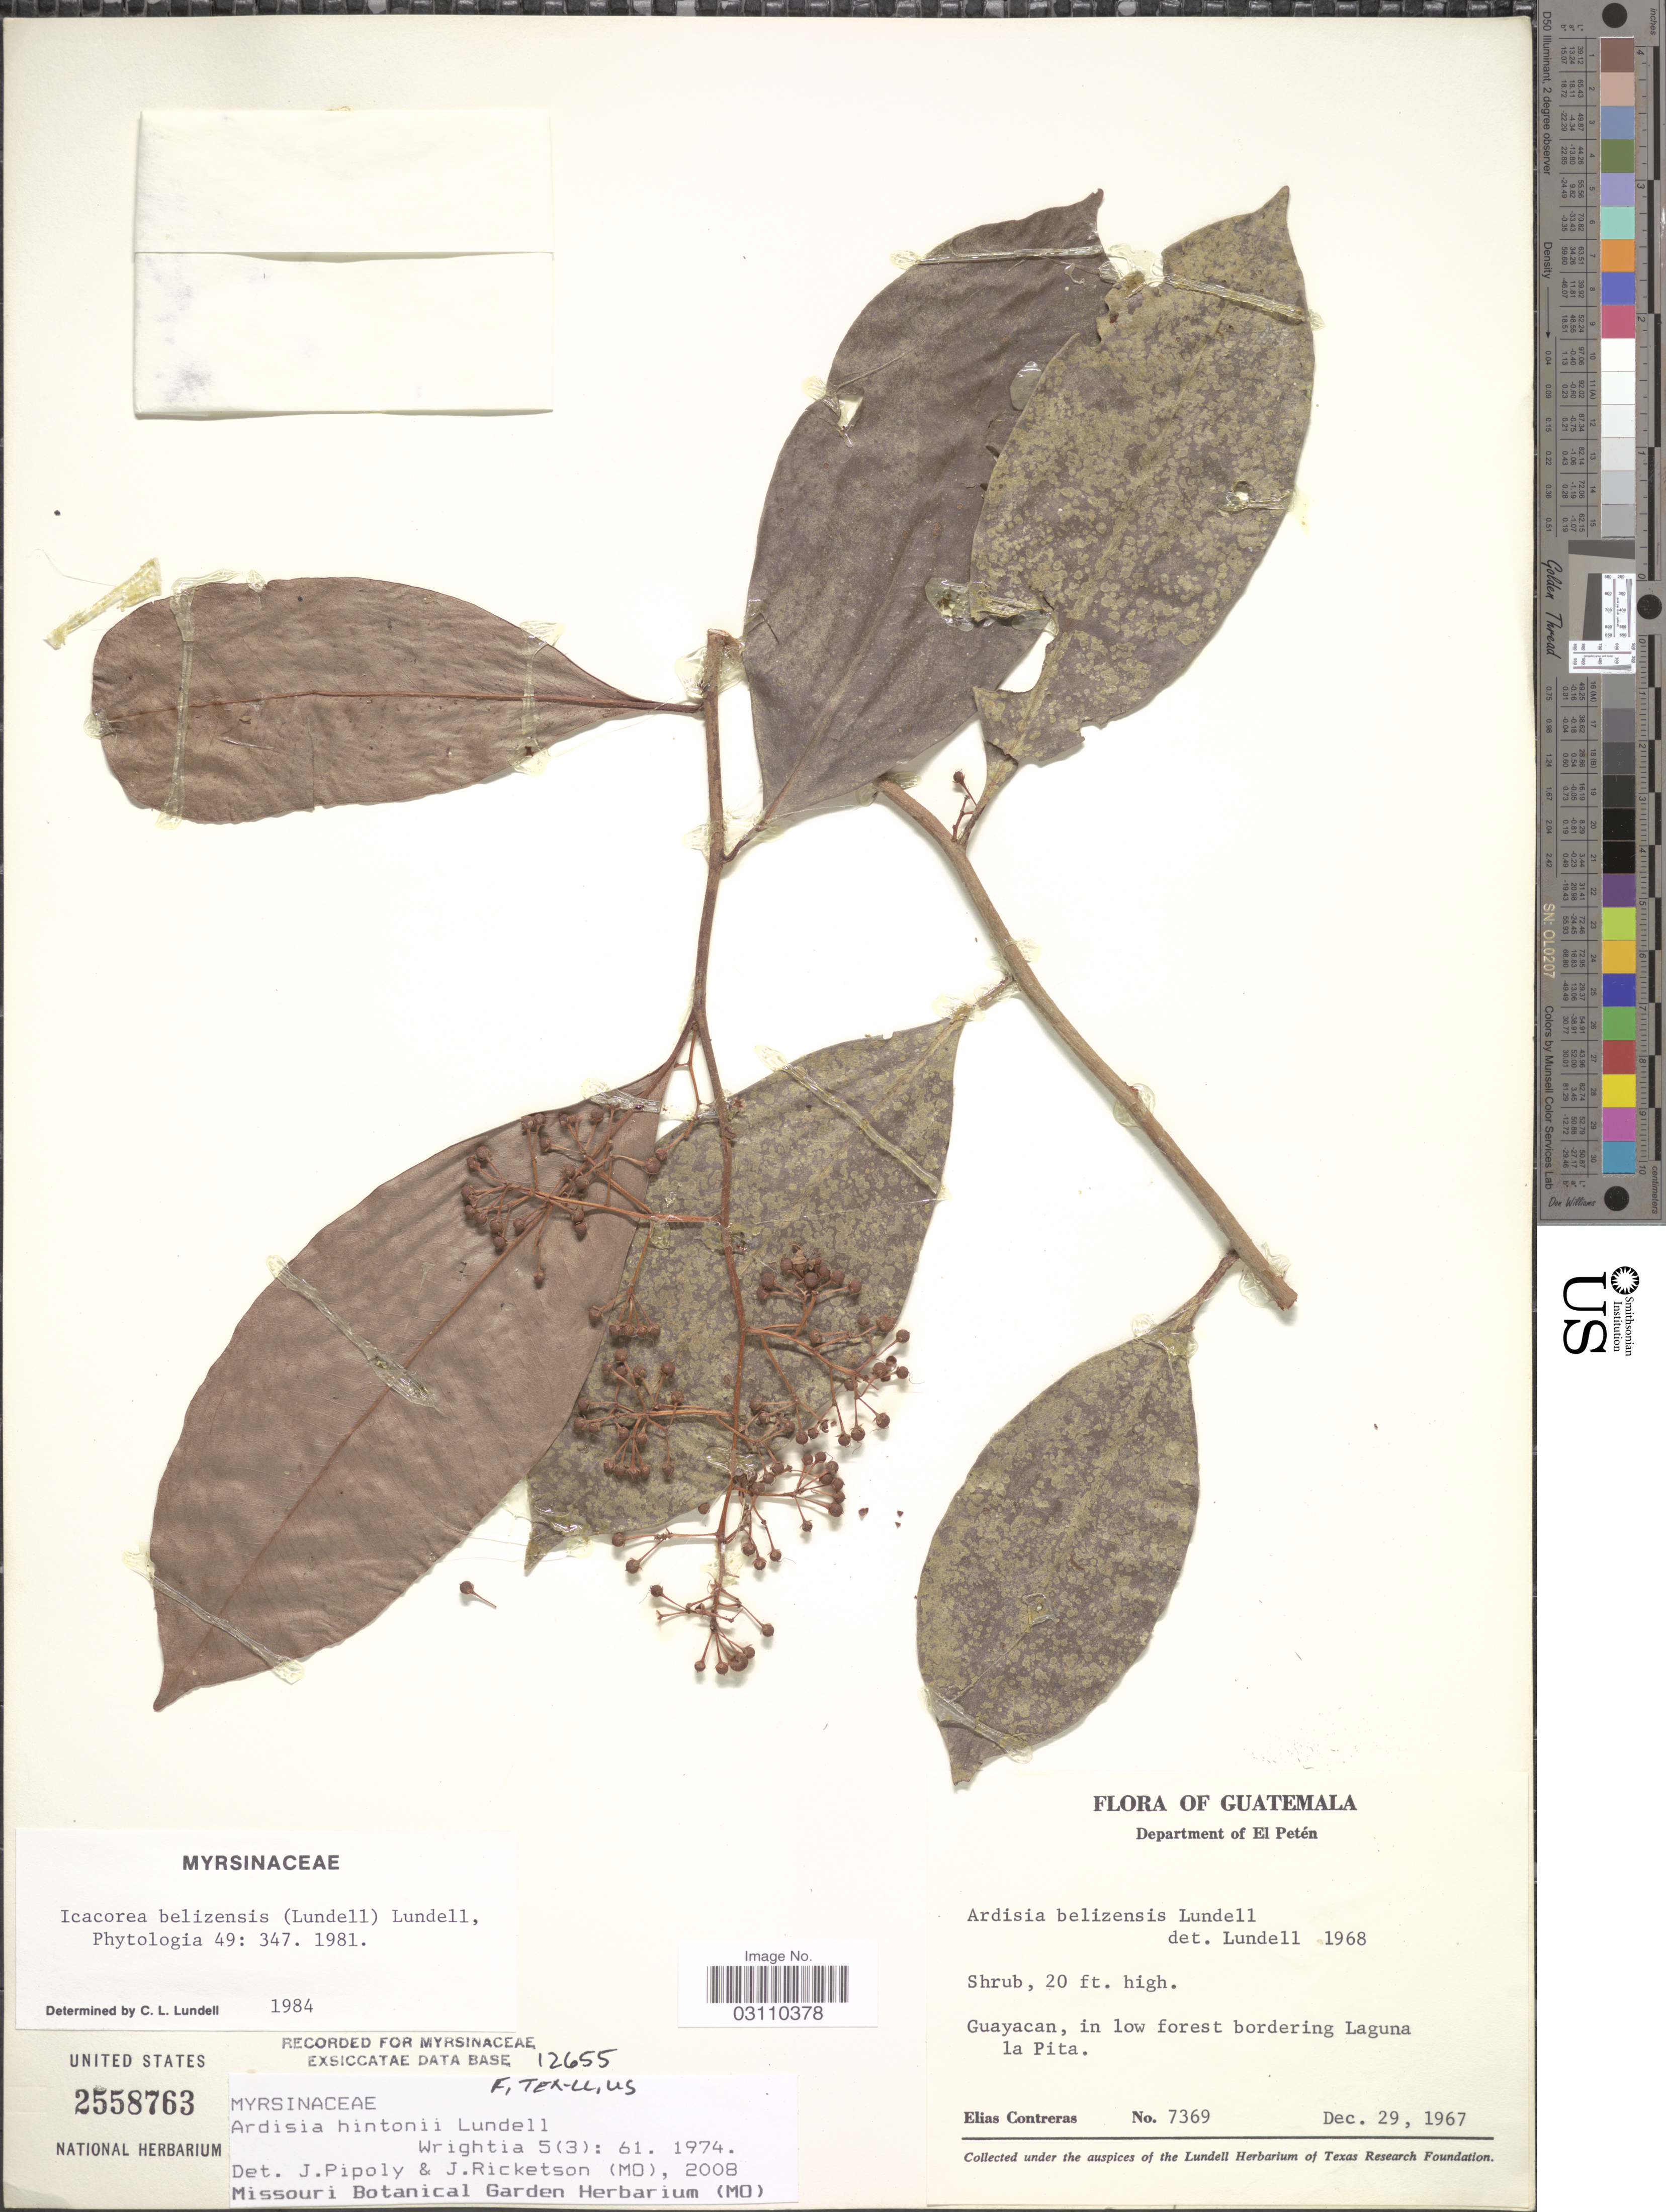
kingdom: Plantae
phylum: Tracheophyta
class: Magnoliopsida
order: Ericales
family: Primulaceae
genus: Ardisia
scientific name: Ardisia hintonii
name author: Lundell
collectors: E. Contreras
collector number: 7369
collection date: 1967-12-29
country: Guatemala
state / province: El Petén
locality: Department of El Petén, Guayacan, in low forest bordering Laguna la Pita.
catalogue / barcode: US 2558763